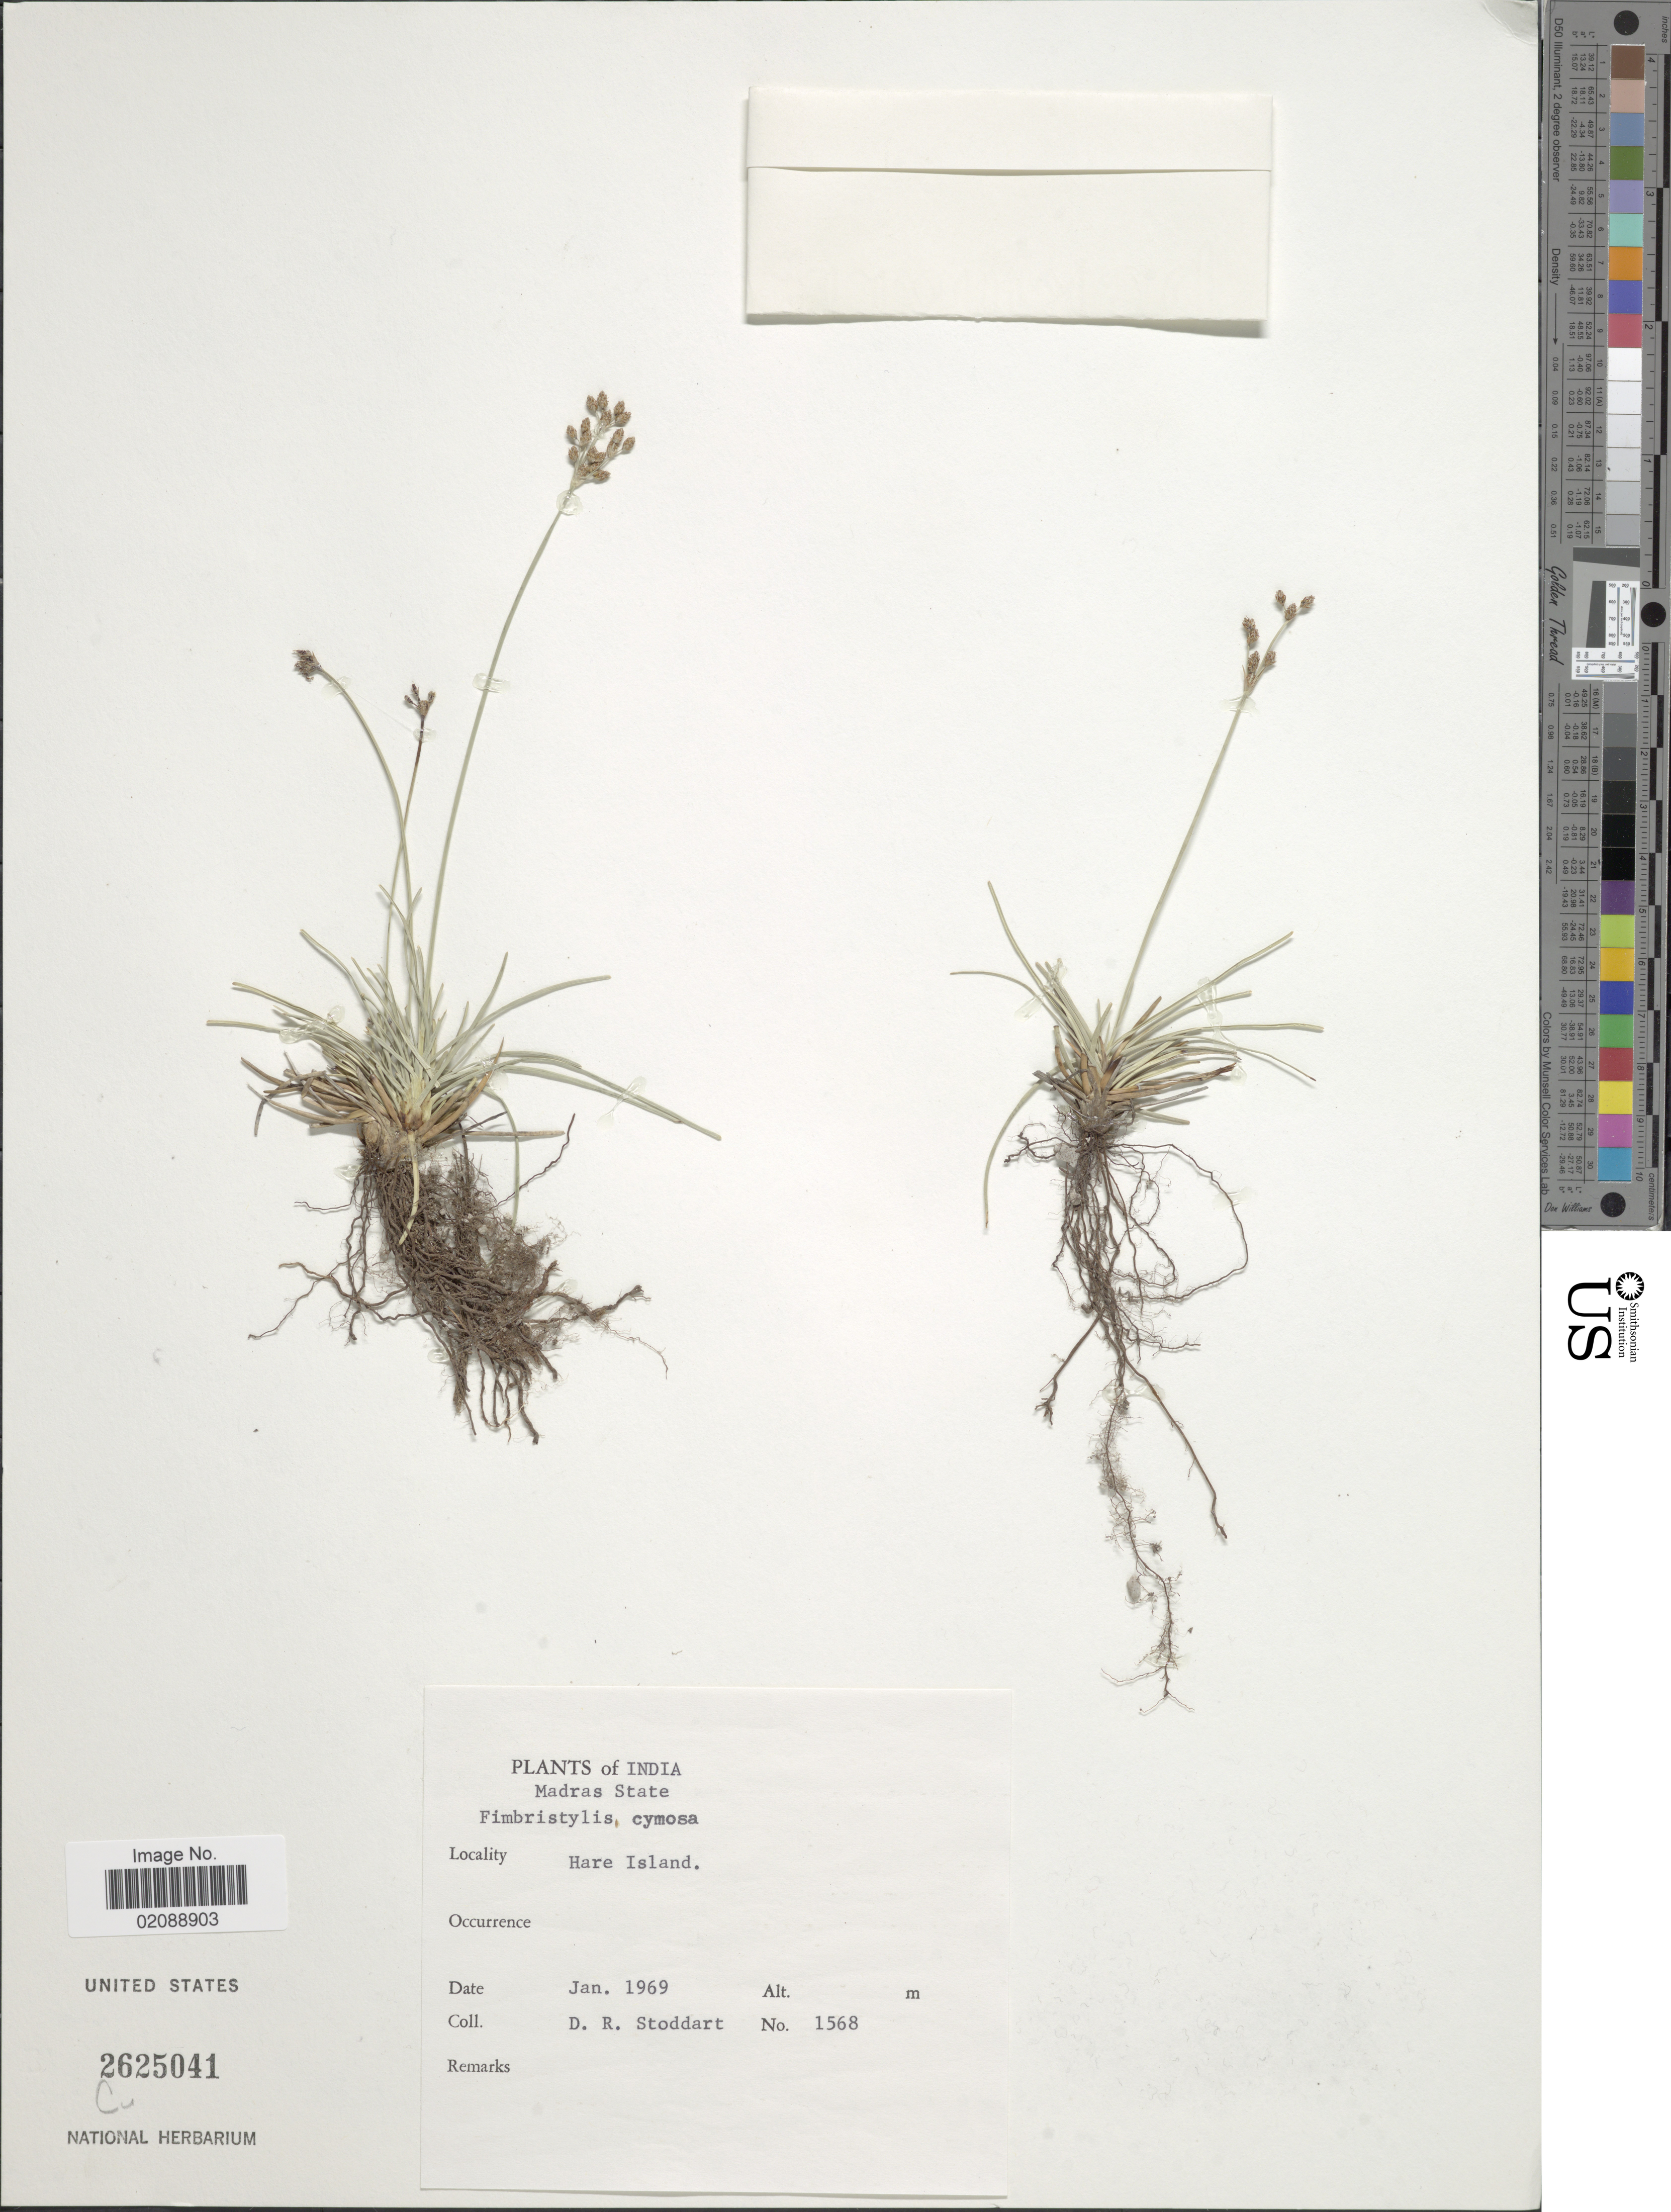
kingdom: Plantae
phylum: Tracheophyta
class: Liliopsida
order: Poales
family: Cyperaceae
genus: Fimbristylis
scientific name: Fimbristylis cymosa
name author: R. Br.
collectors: D. R. Stoddart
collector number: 1568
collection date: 1969-01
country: India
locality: Madras State, Hare Island.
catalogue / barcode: US 2625041